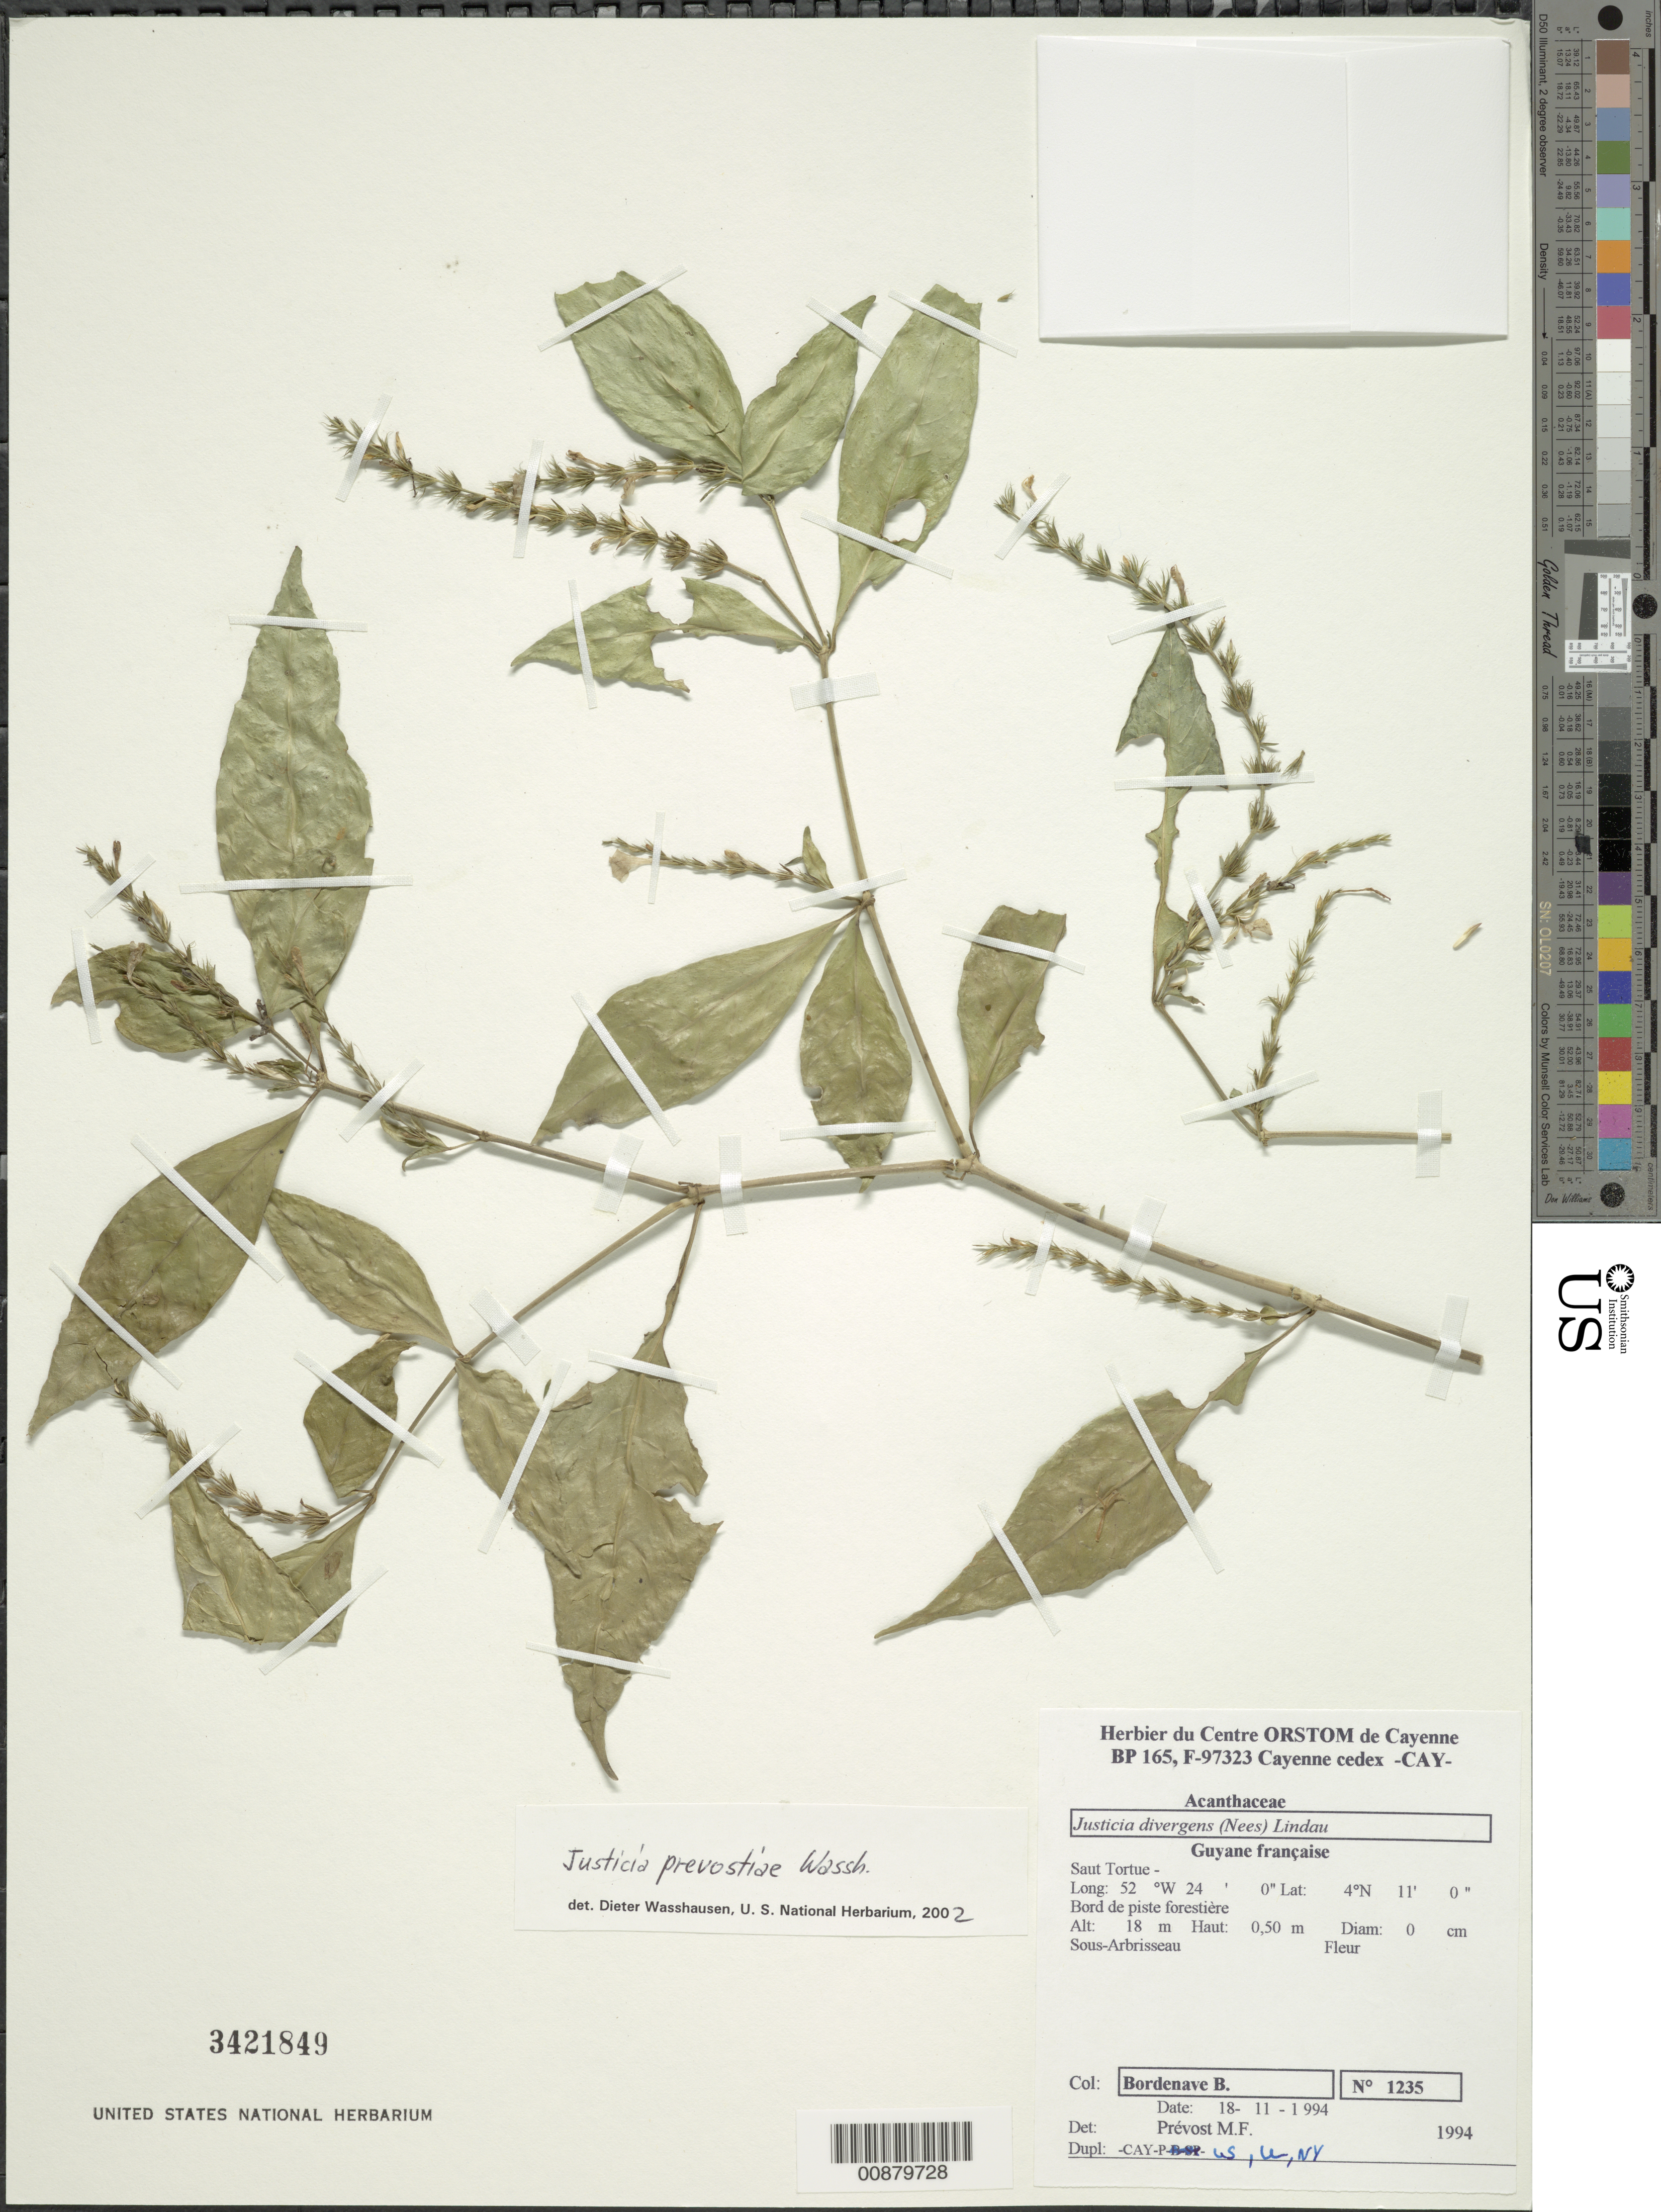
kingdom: Plantae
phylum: Tracheophyta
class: Magnoliopsida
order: Lamiales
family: Acanthaceae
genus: Justicia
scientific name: Justicia prevostiae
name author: Wassh.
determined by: Wasshausen, Dieter C., (BOT), Smithsonian Institution - National Museum of Natural History (UNITED STATES)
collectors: B. Bordenave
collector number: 1235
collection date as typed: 18-Nov-94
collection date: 1994-11-18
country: French Guiana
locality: Saut Tortue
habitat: Bord de piste forestière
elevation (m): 18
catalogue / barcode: US 3421849